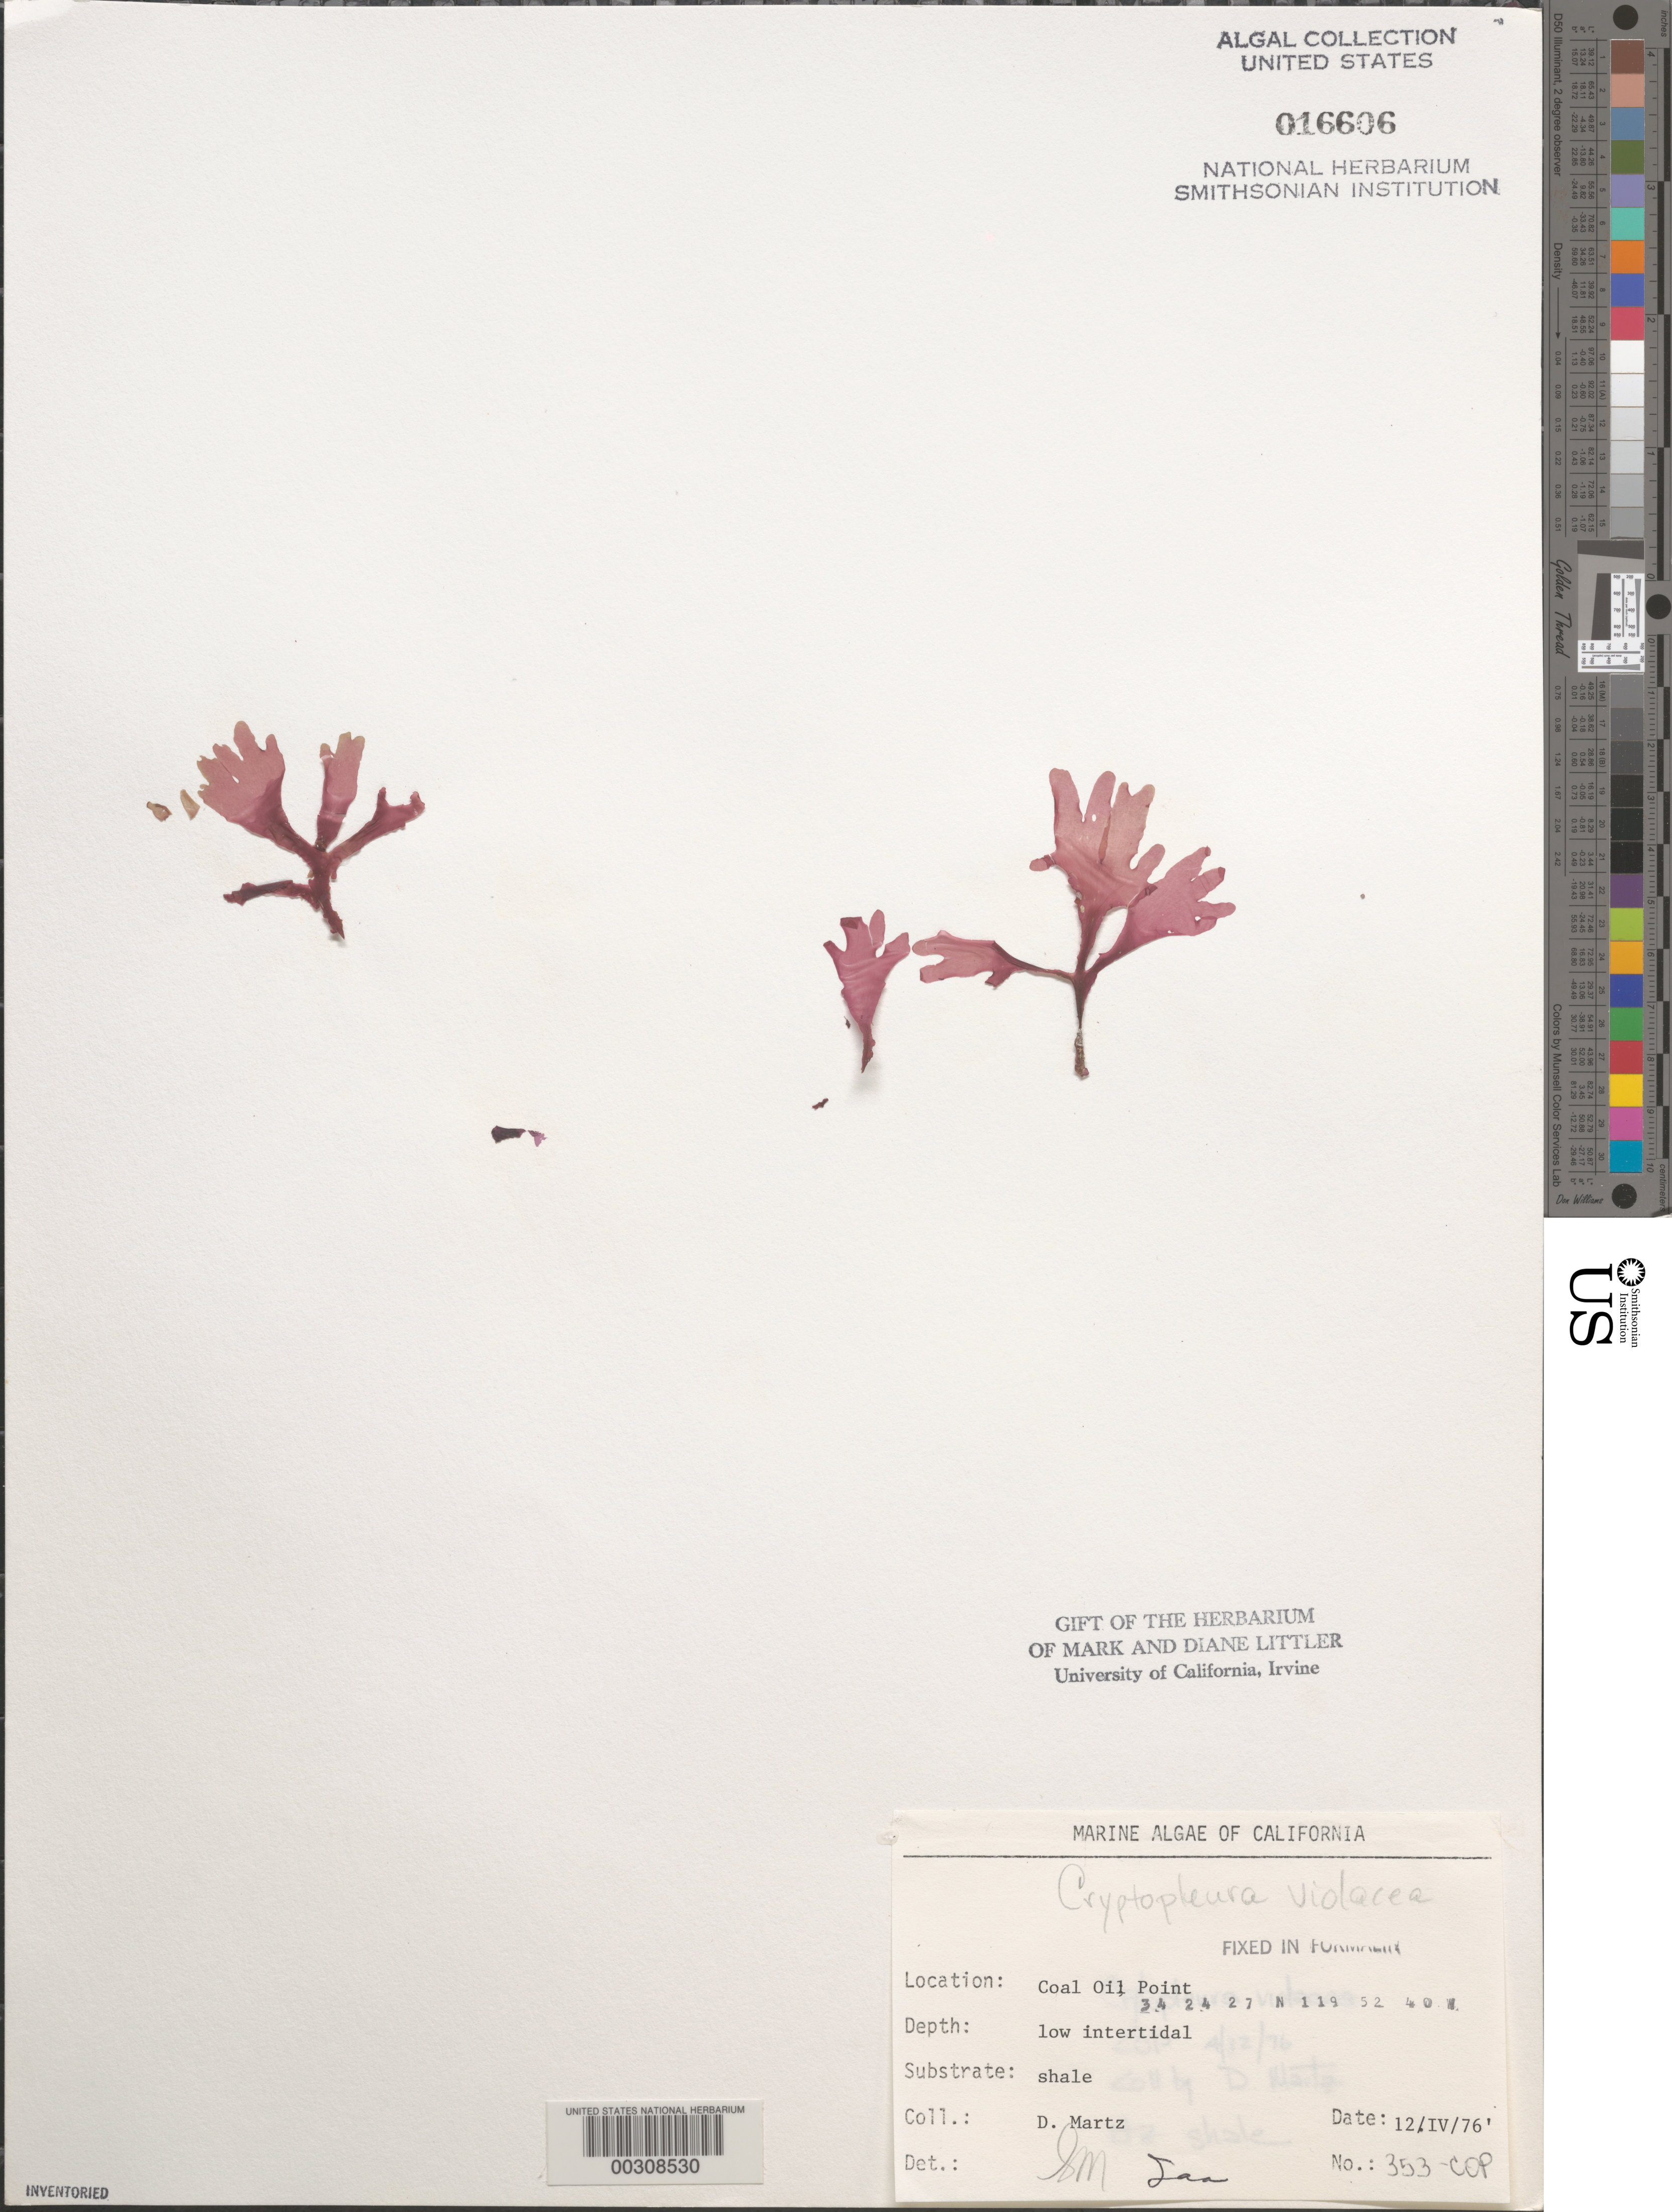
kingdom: Plantae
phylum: Rhodophyta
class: Florideophyceae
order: Ceramiales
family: Delesseriaceae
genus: Cryptopleura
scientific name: Cryptopleura violacea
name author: (J. Ag.) Kylin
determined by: Murray, S. N.; Abbott, I. A.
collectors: D. Martz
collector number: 353-cop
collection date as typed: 12 Apr 1976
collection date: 1976-04-12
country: United States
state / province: California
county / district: Santa Barbara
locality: Coal Oil Point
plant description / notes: BLM-SOCALBIGHT Rocky Intertidal Survey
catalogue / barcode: US 16606